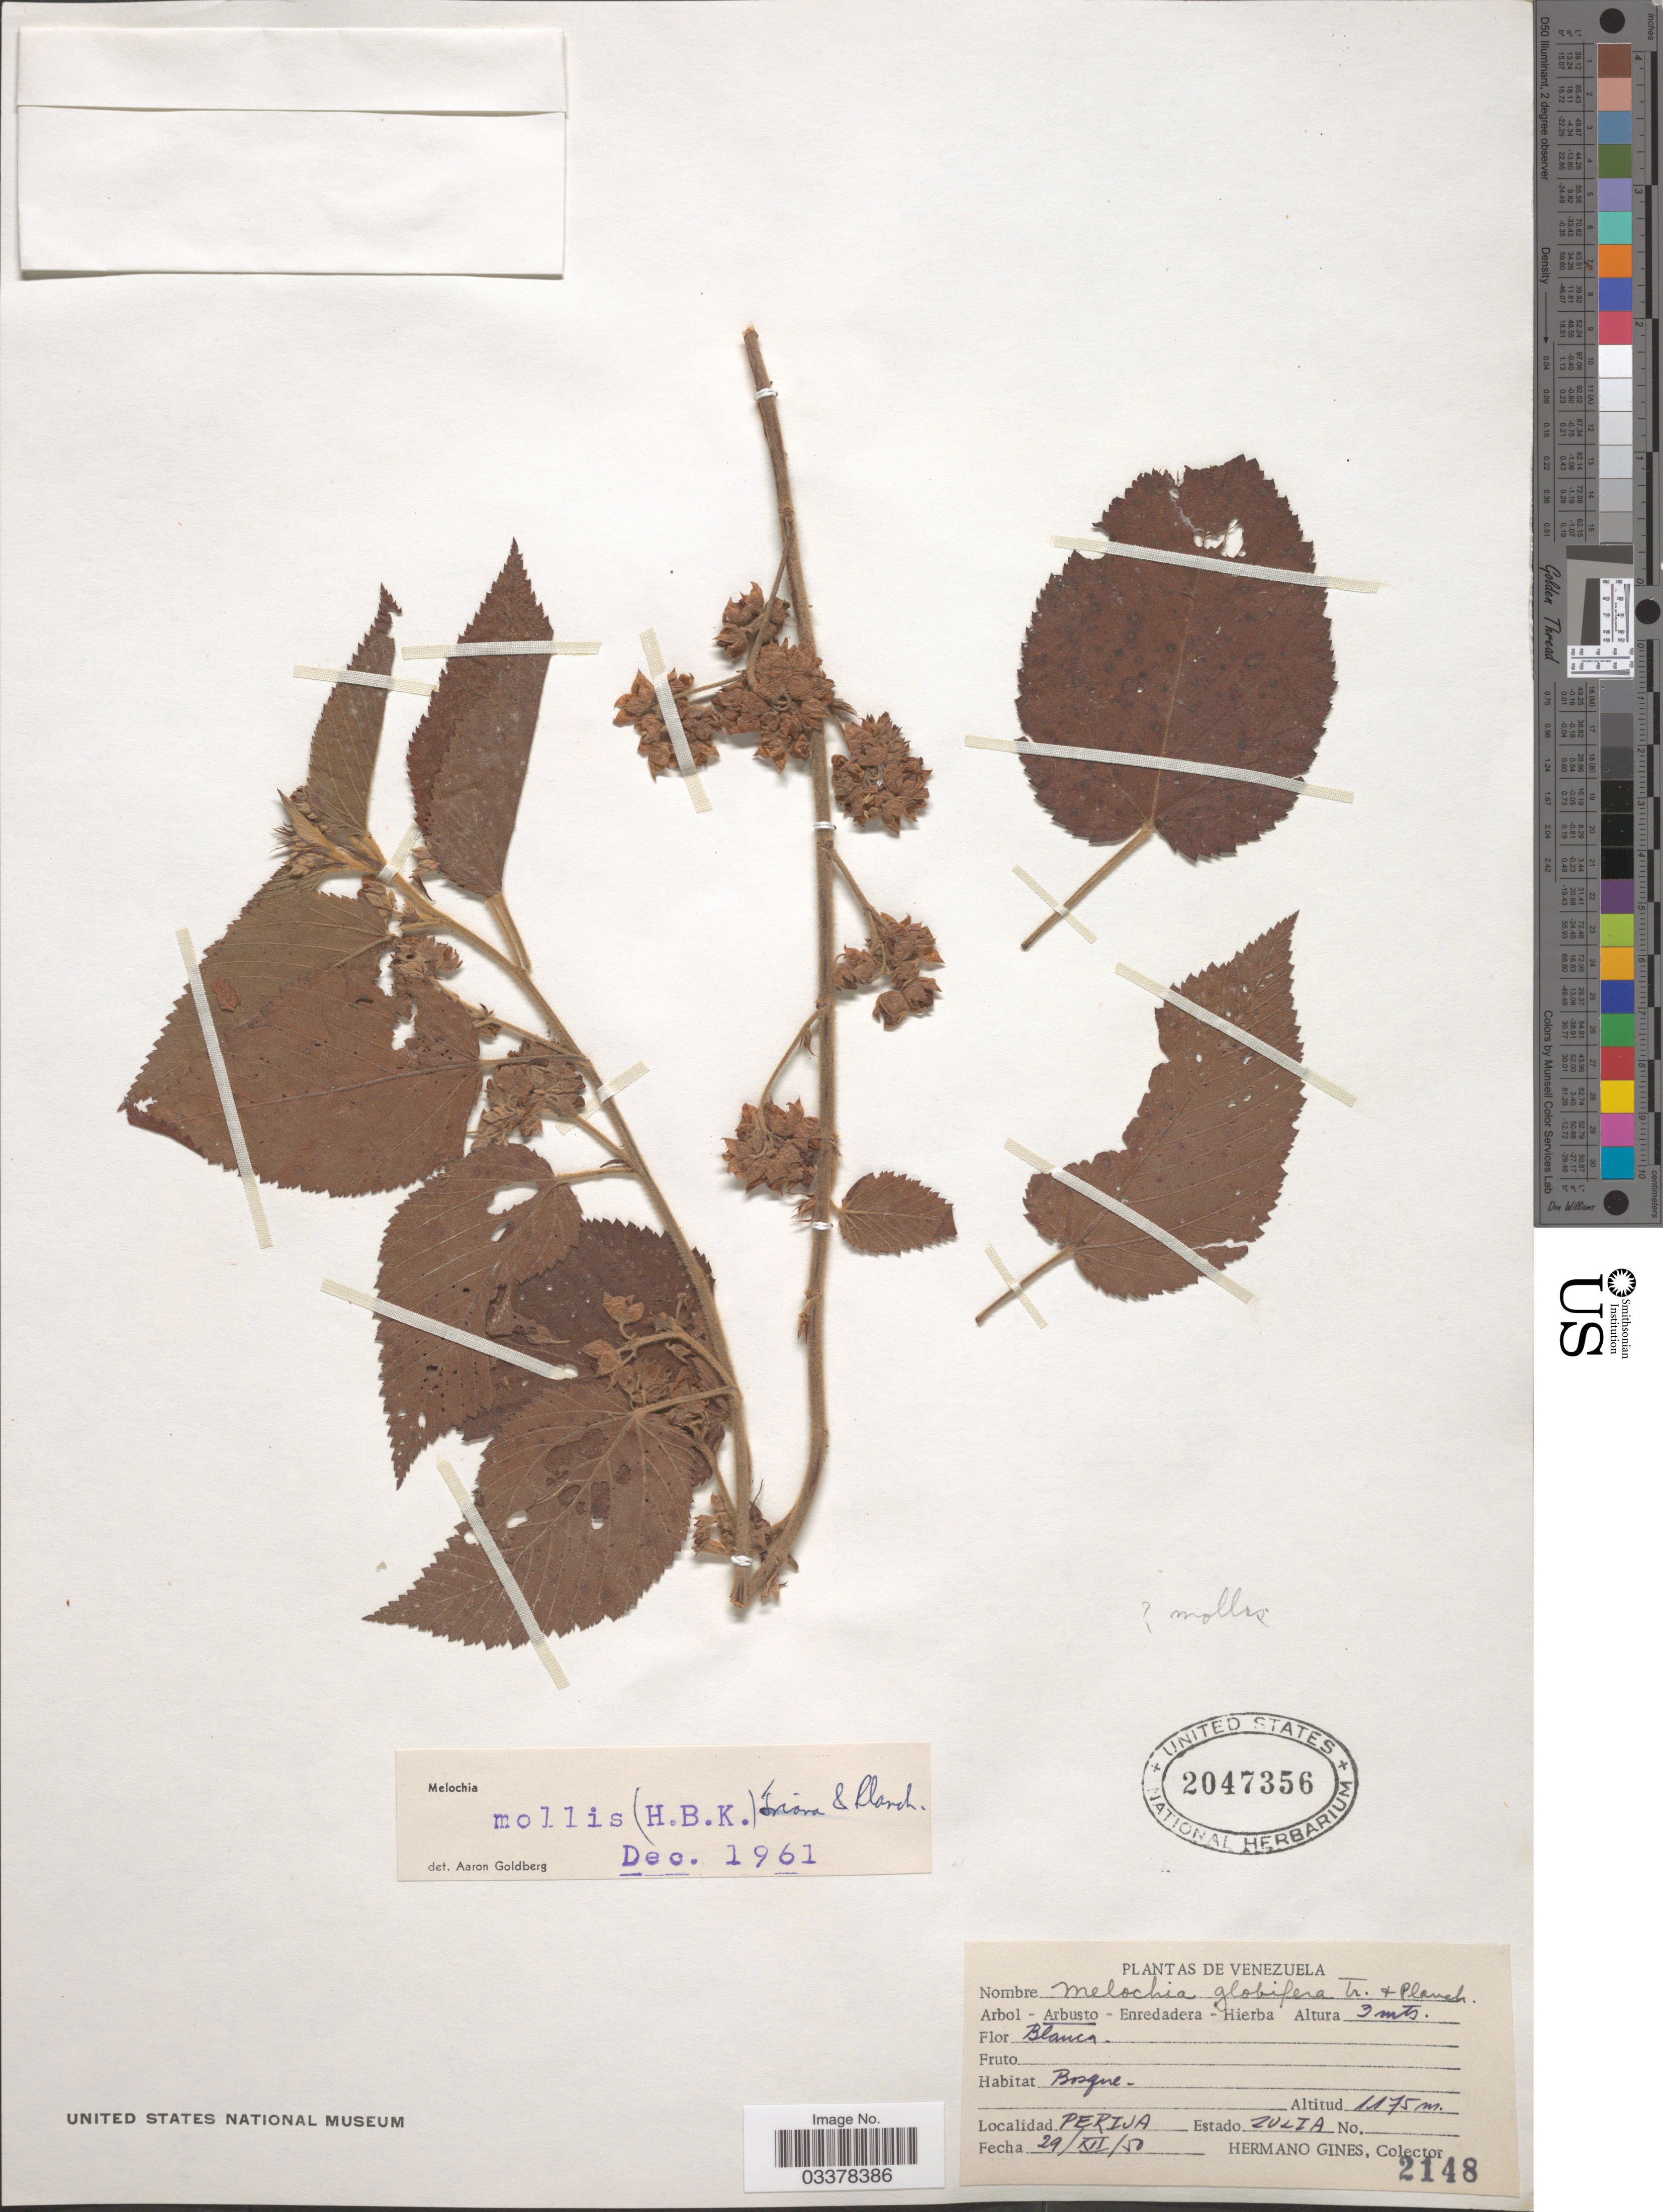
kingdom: Plantae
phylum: Tracheophyta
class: Magnoliopsida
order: Malvales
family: Malvaceae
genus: Melochia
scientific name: Melochia mollis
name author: (Kunth) Triana & Planch.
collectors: Bro. Gines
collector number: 2148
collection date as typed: Transcribed d/m/y: 29/12/50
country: Venezuela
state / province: Zulia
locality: Perija.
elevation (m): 1175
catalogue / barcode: US 2047356